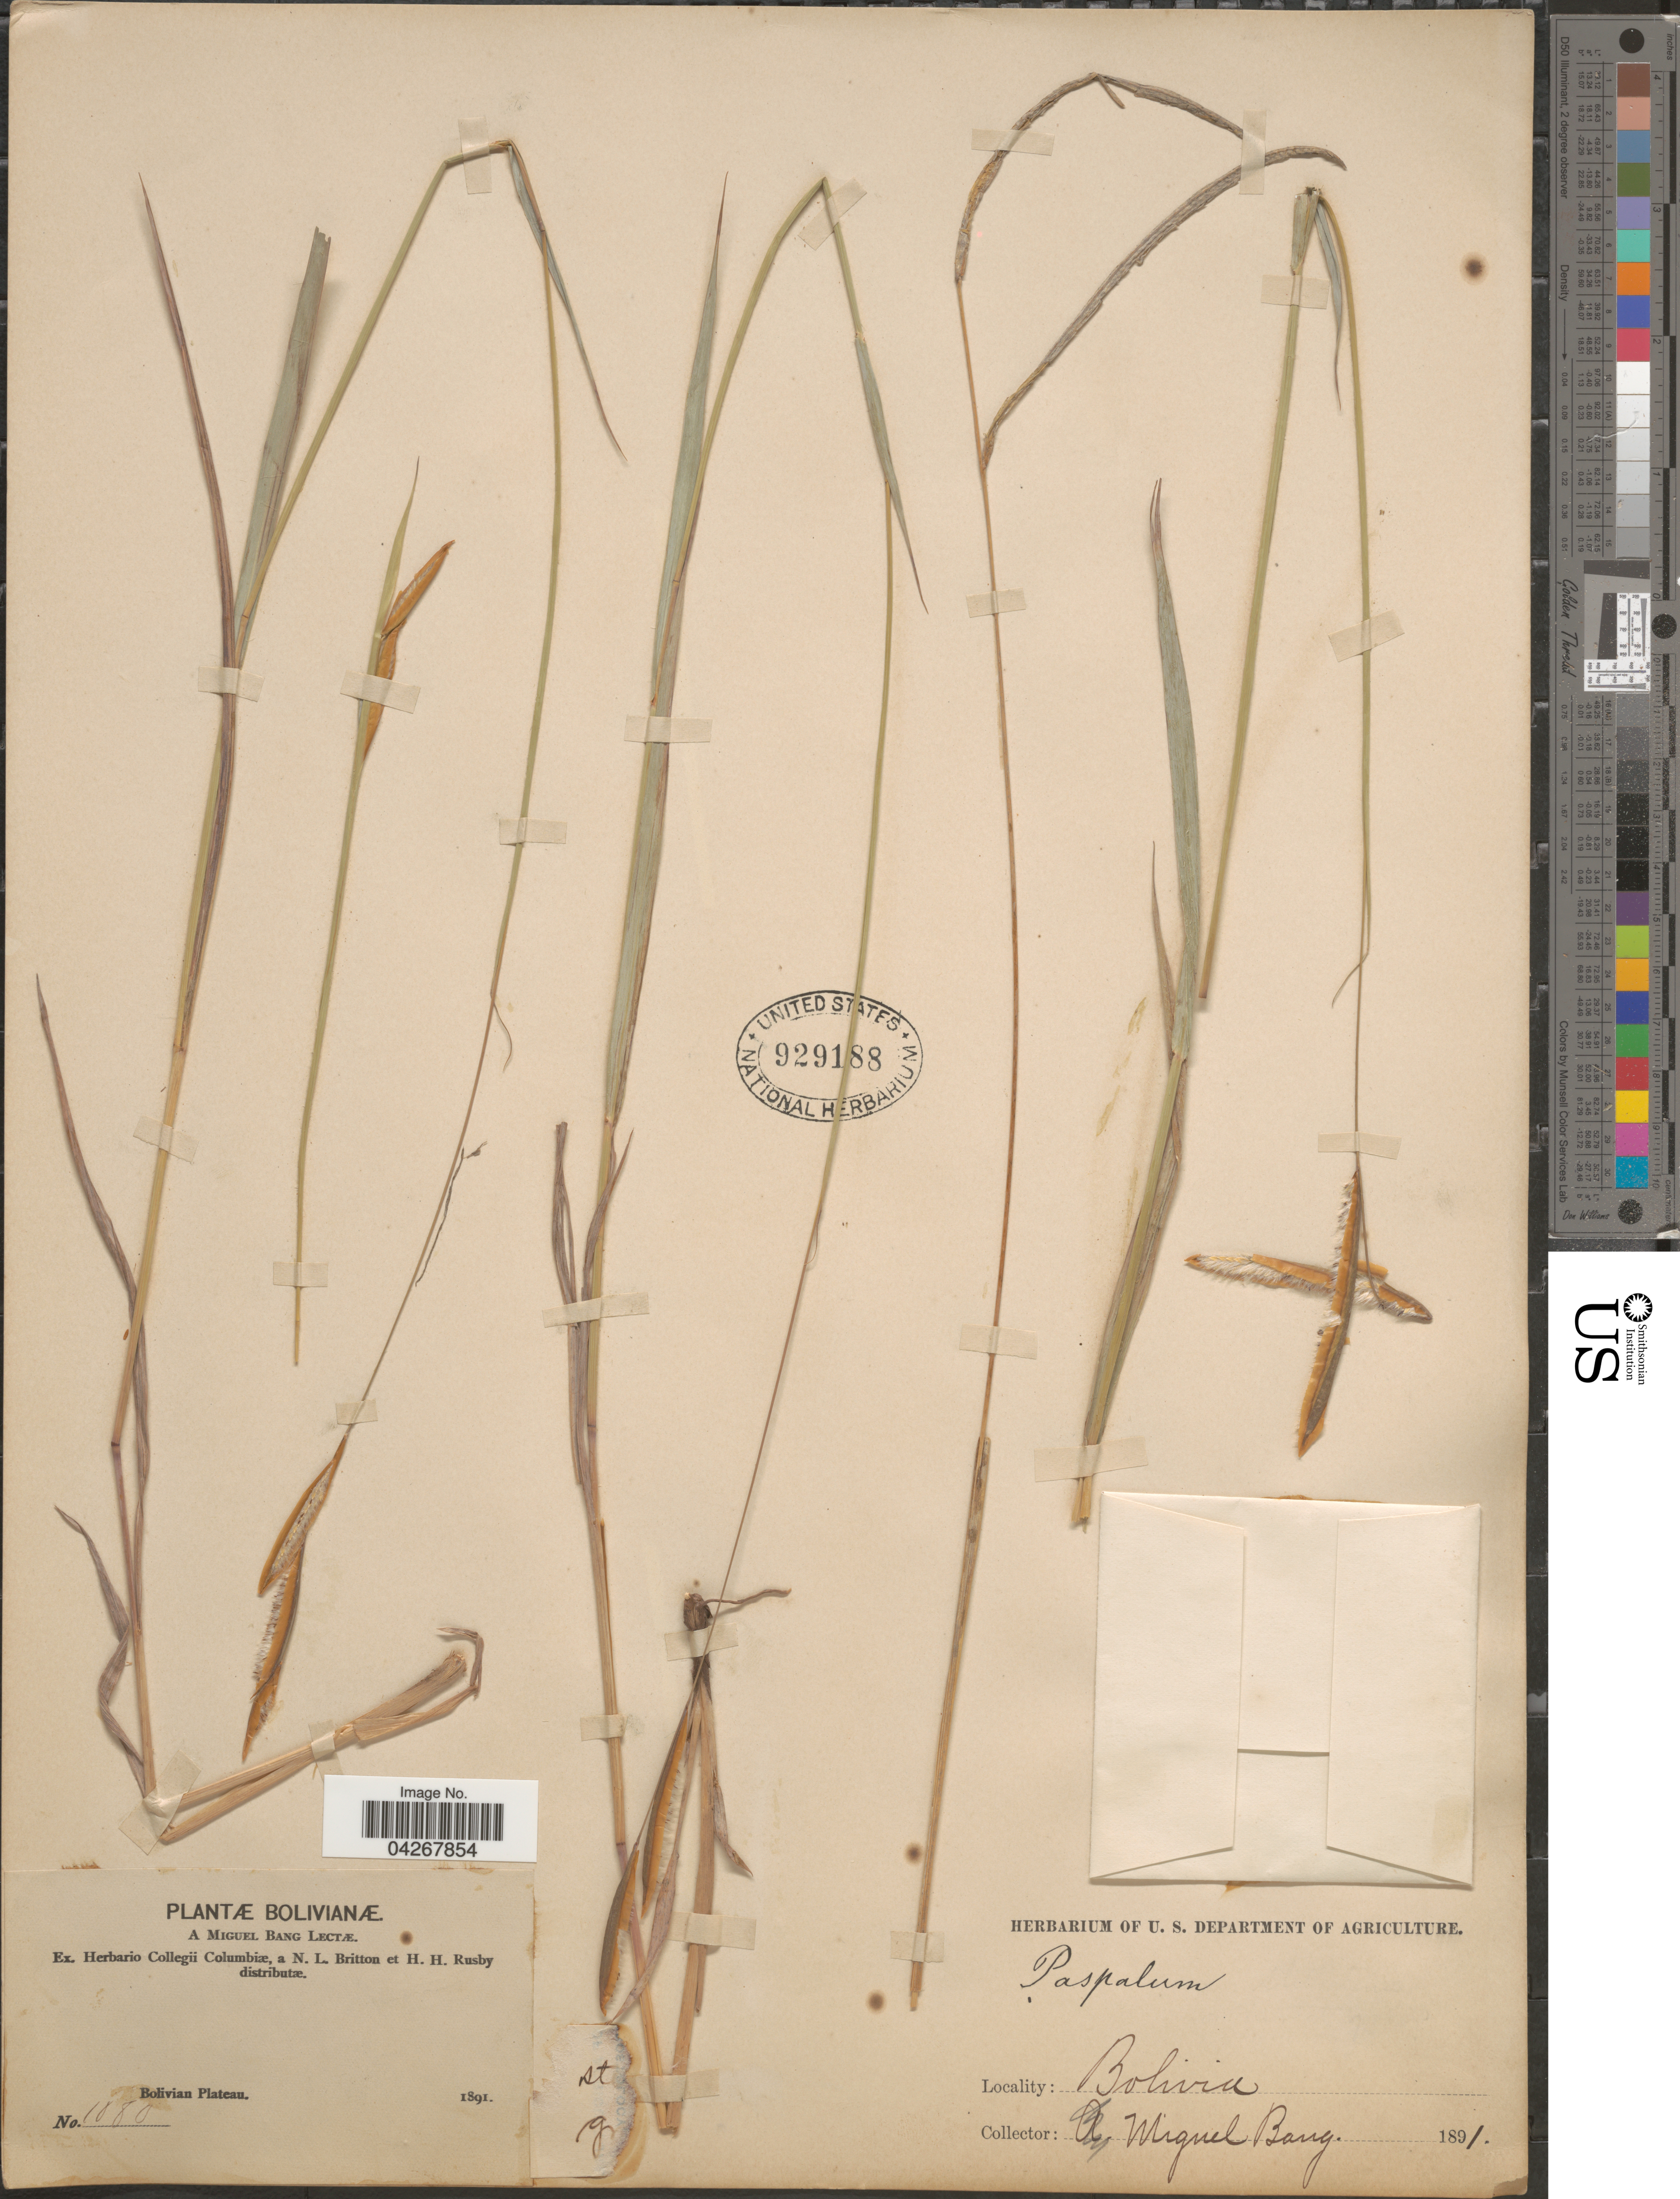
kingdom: Plantae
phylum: Tracheophyta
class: Liliopsida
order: Poales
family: Poaceae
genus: Paspalum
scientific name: Paspalum ceresia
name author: (Kuntze) Chase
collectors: M. Bang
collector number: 1080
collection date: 1891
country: Bolivia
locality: Bolivian Plateau.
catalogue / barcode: US 929188